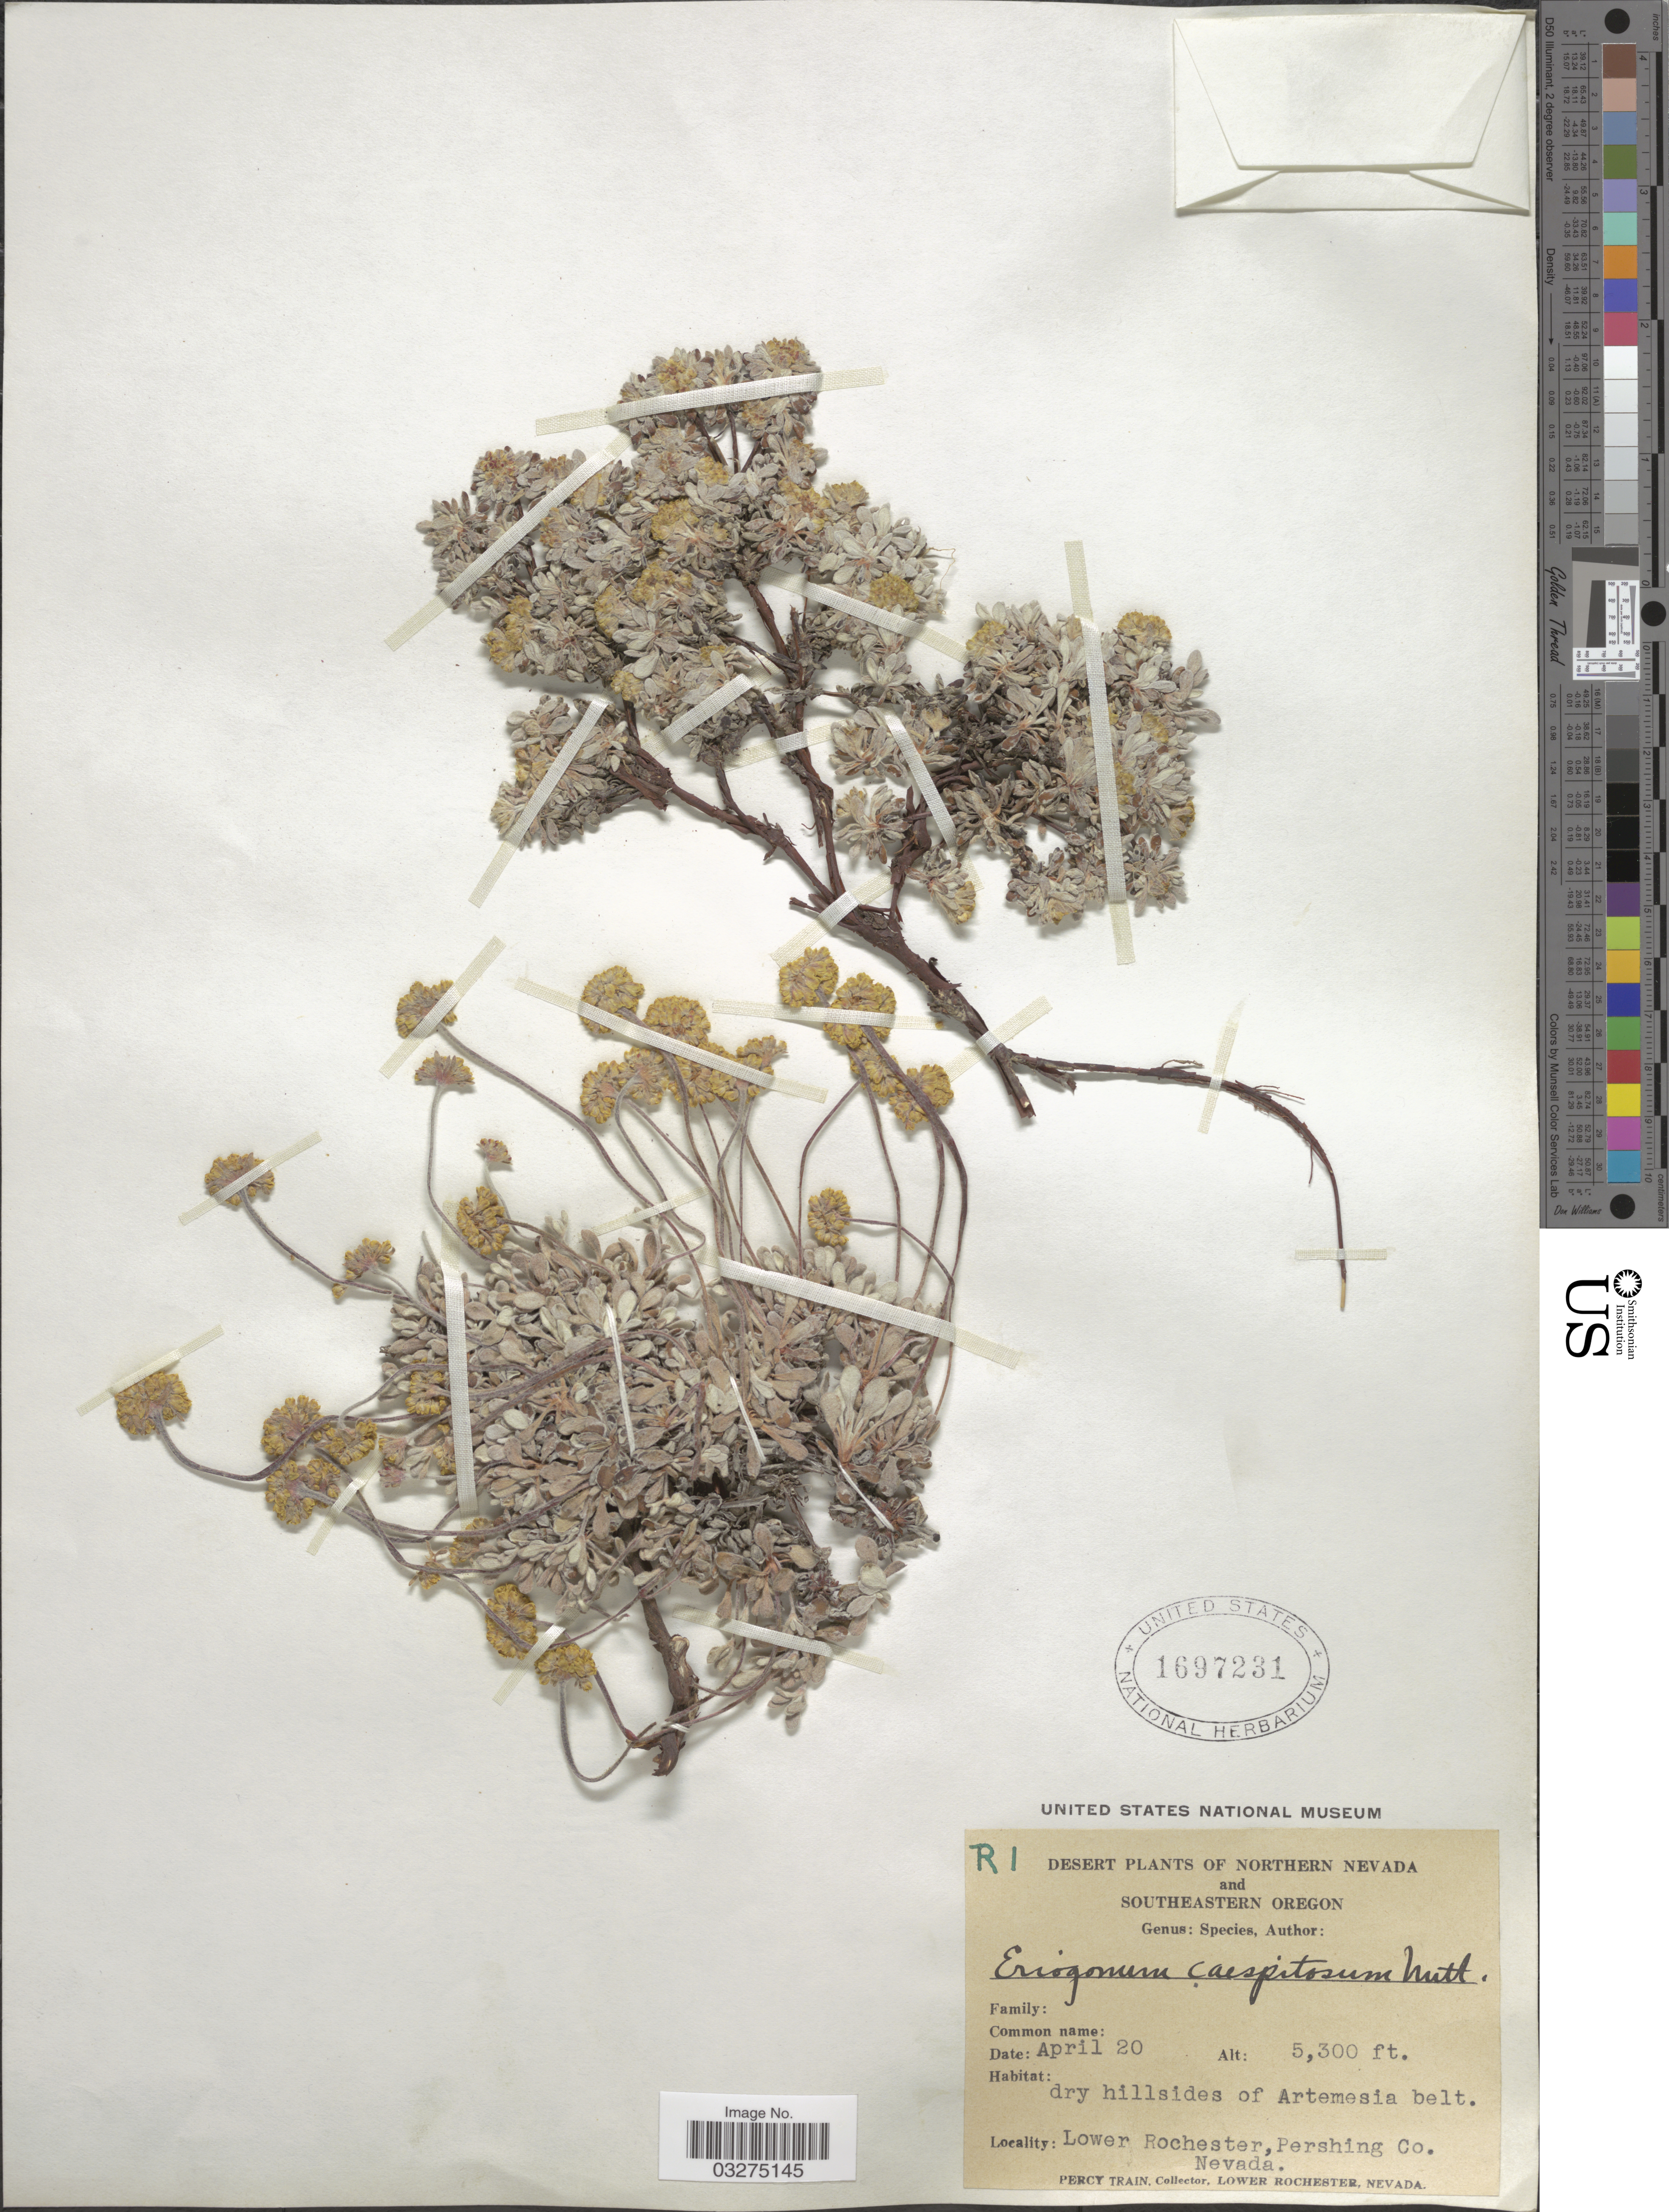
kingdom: Plantae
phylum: Tracheophyta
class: Magnoliopsida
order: Caryophyllales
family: Polygonaceae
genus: Eriogonum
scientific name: Eriogonum caespitosum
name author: Nutt.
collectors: P. Train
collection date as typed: Transcribed d/m/y: /4/20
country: United States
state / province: Nevada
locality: Northern Nevada, dry hillsides of Artemesia belt. Lower Rochester, Pershing Co.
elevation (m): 1615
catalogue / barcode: US 1697231